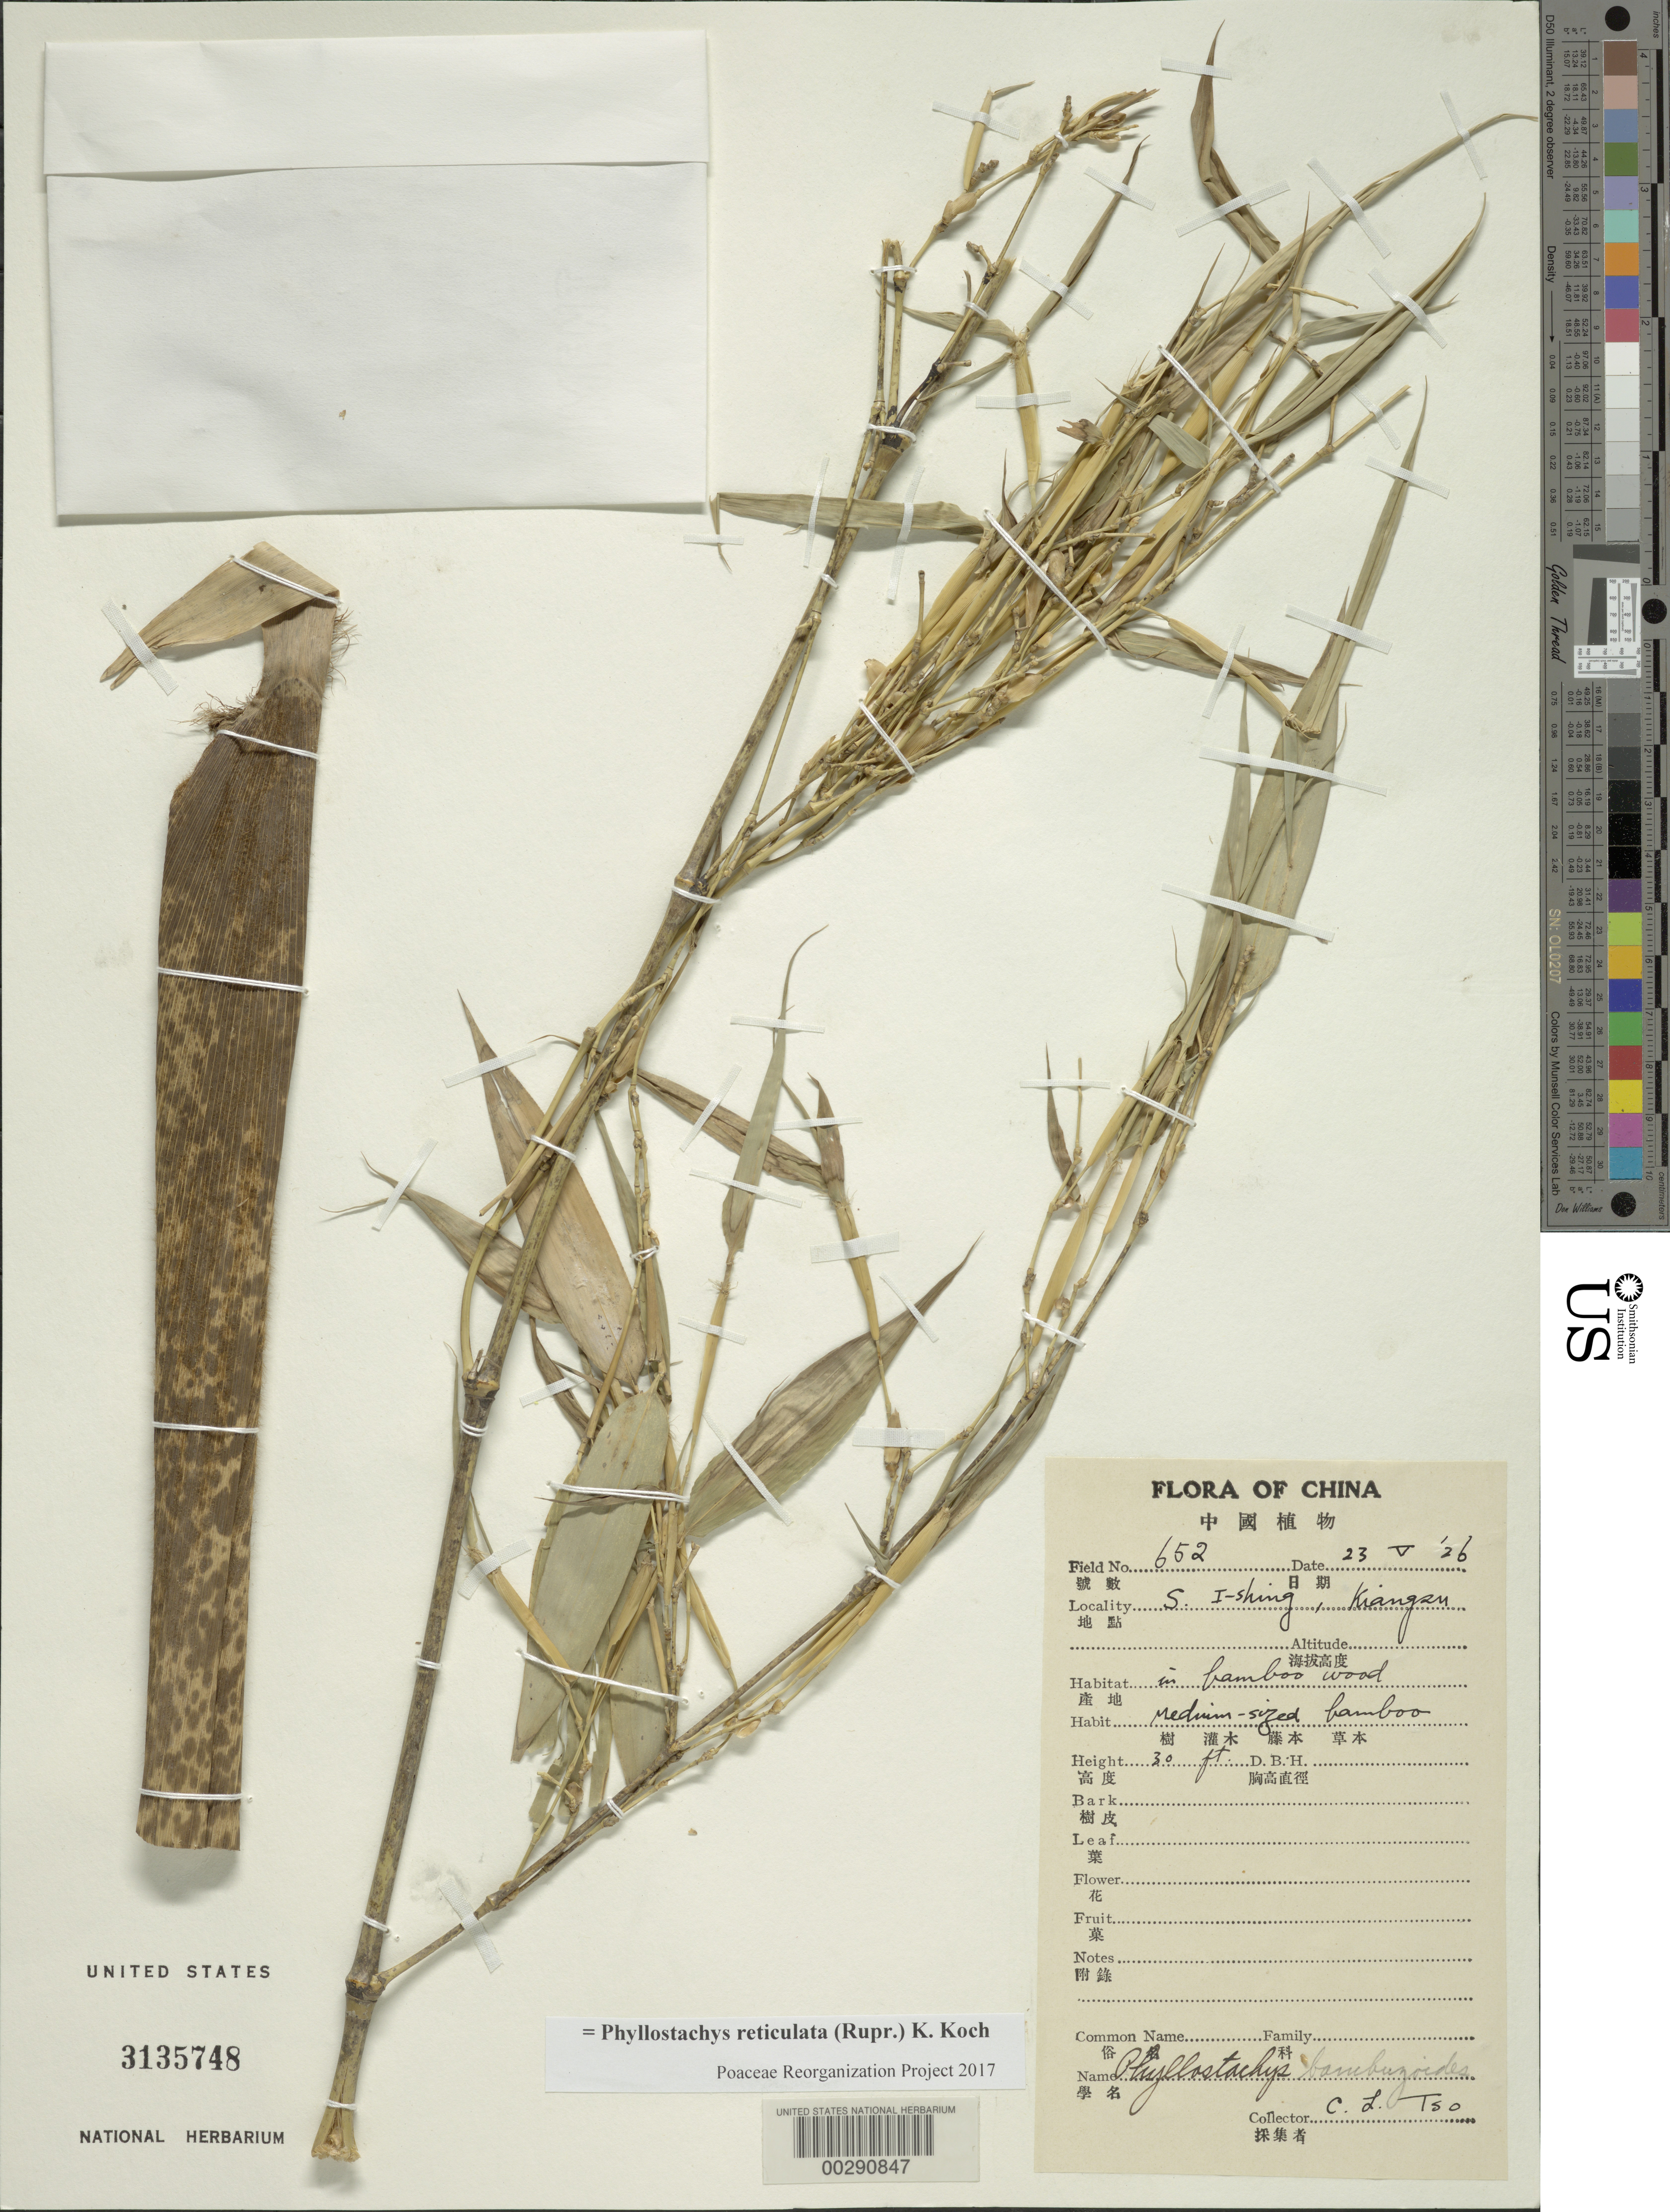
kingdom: Plantae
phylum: Tracheophyta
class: Liliopsida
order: Poales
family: Poaceae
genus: Phyllostachys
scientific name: Phyllostachys reticulata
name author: (Rupr.) K. Koch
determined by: Poaceae Reorganization Project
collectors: C. Tso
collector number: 652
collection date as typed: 23 May 1926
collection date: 1926-05-23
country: China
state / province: Jiangsu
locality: S. i-shing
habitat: In bamboo wood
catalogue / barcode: US 3135748